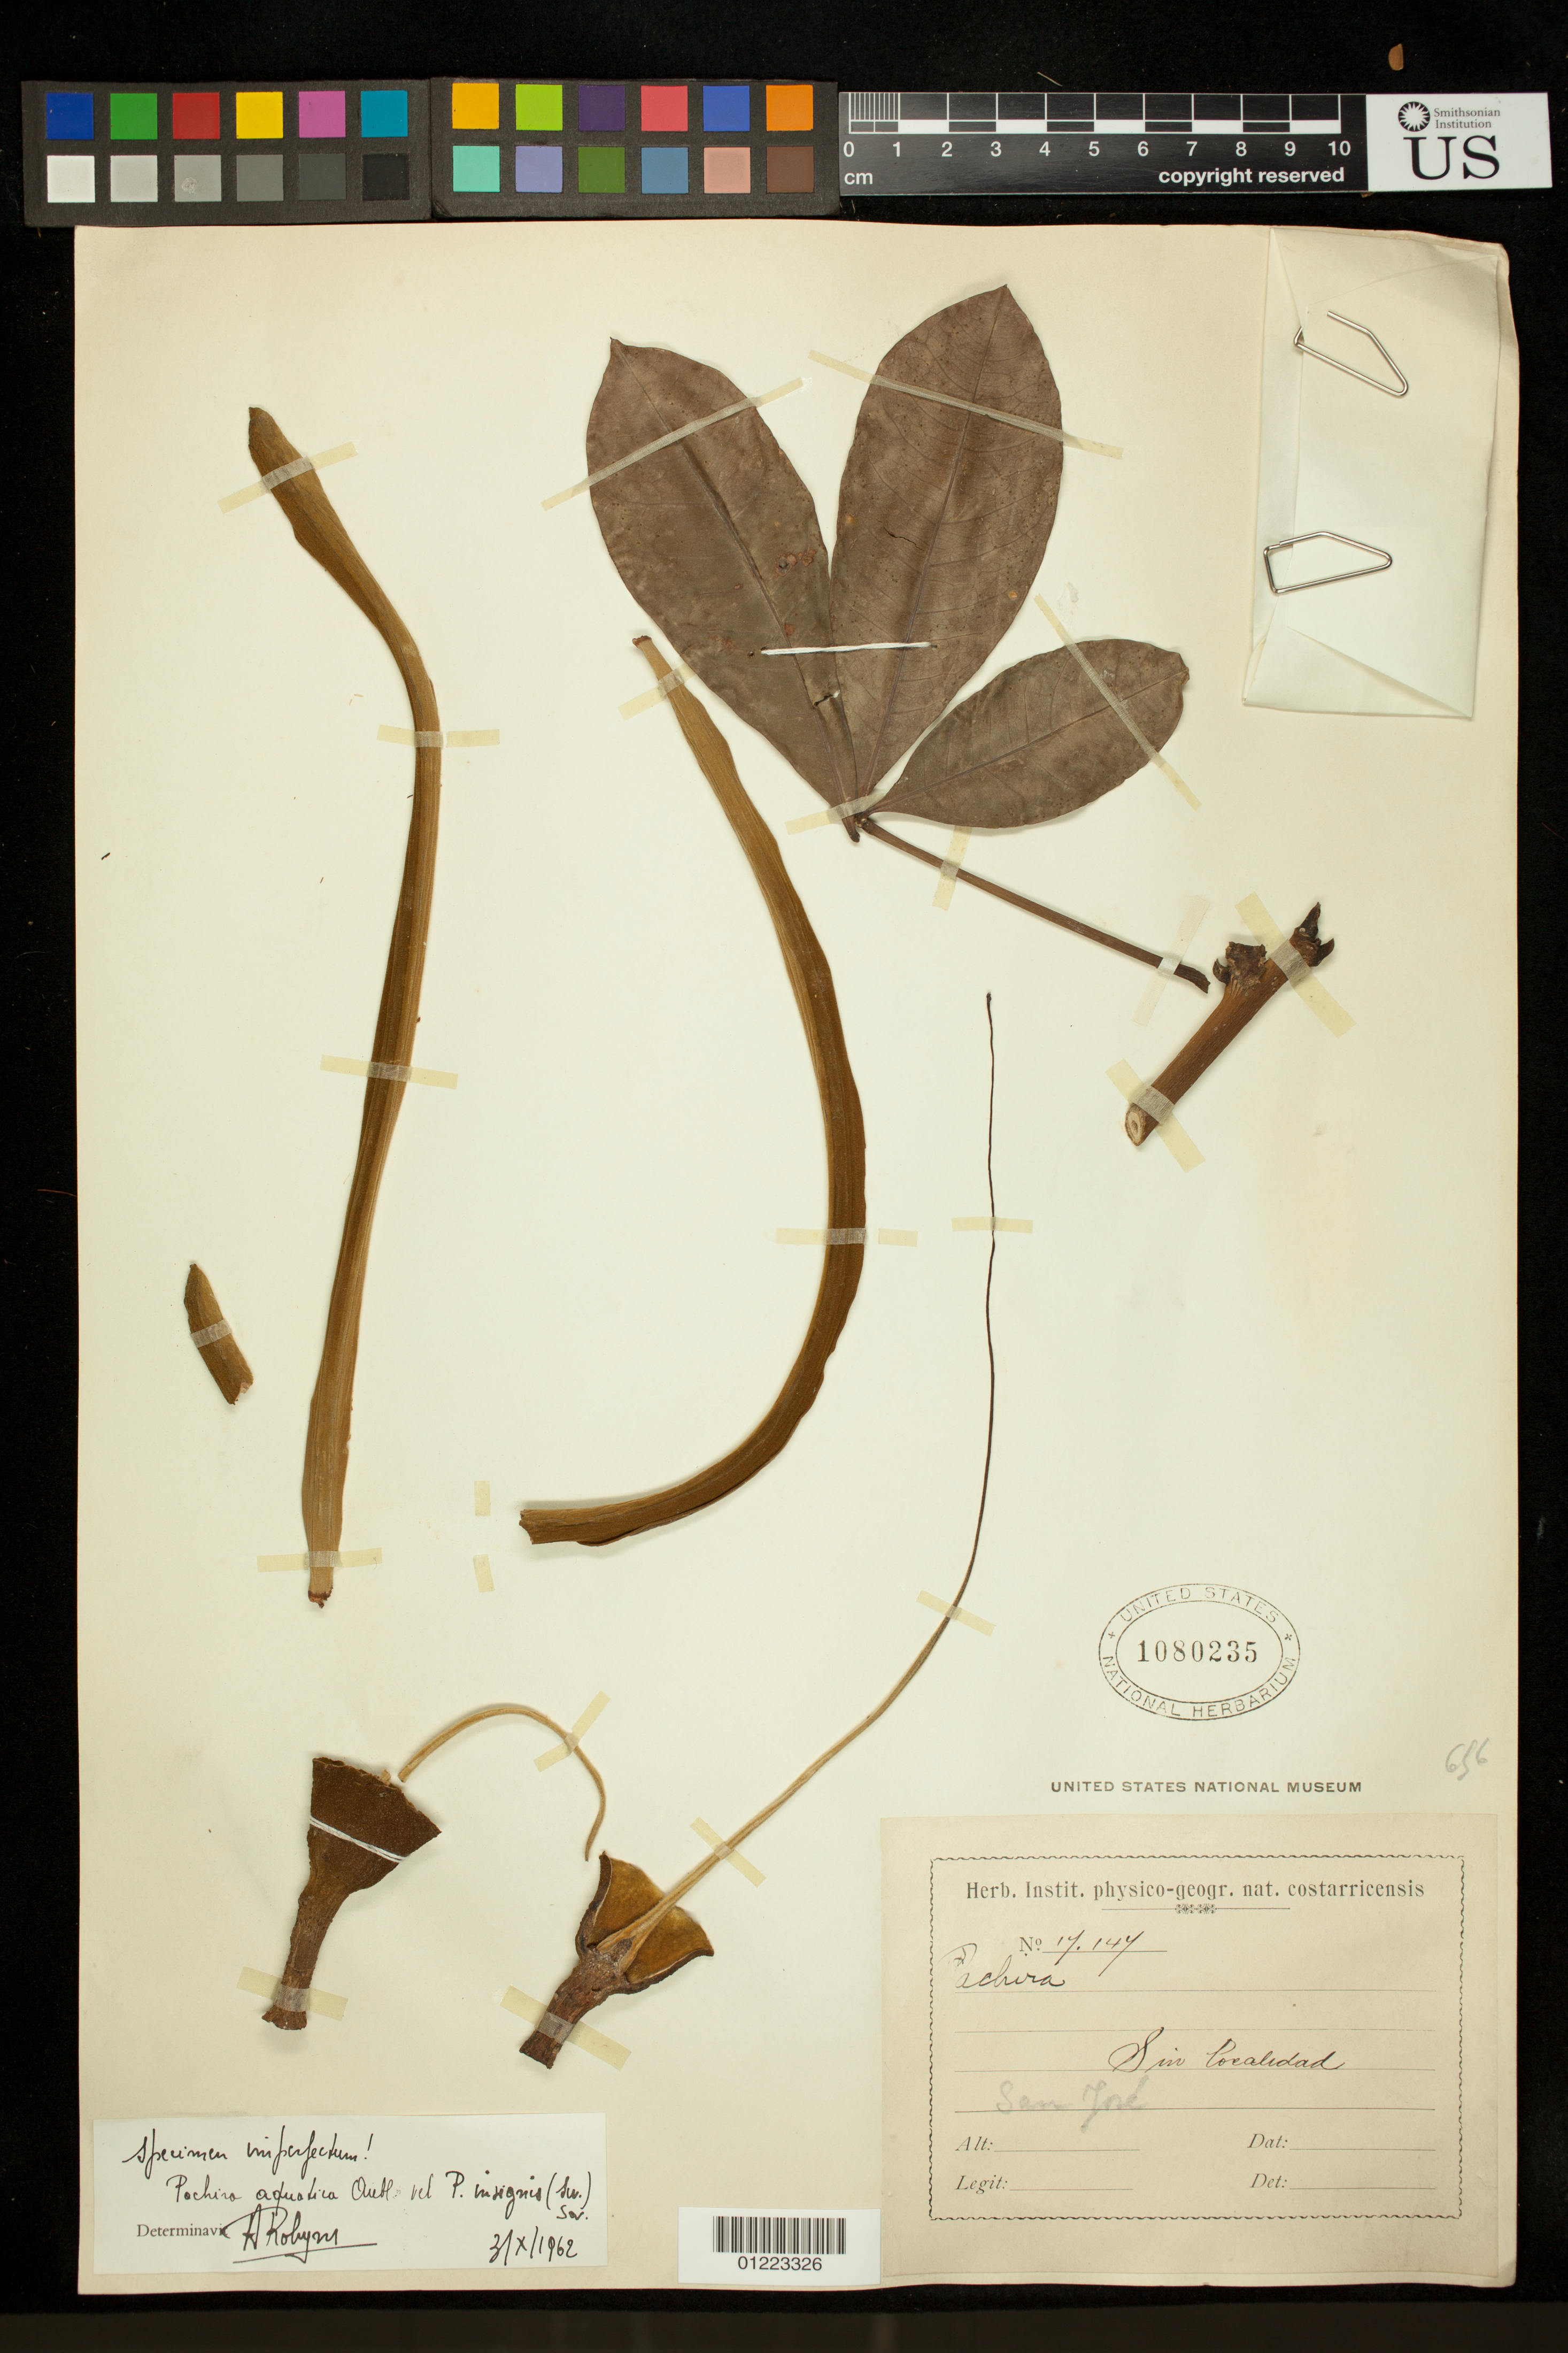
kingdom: Plantae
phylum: Tracheophyta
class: Magnoliopsida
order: Malvales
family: Malvaceae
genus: Pachira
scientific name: Pachira aquatica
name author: Aubl.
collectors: ex Herb. Inst. Physico-Geogr. Nat. Costarricensis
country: Costa Rica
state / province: San José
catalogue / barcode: US 1080235